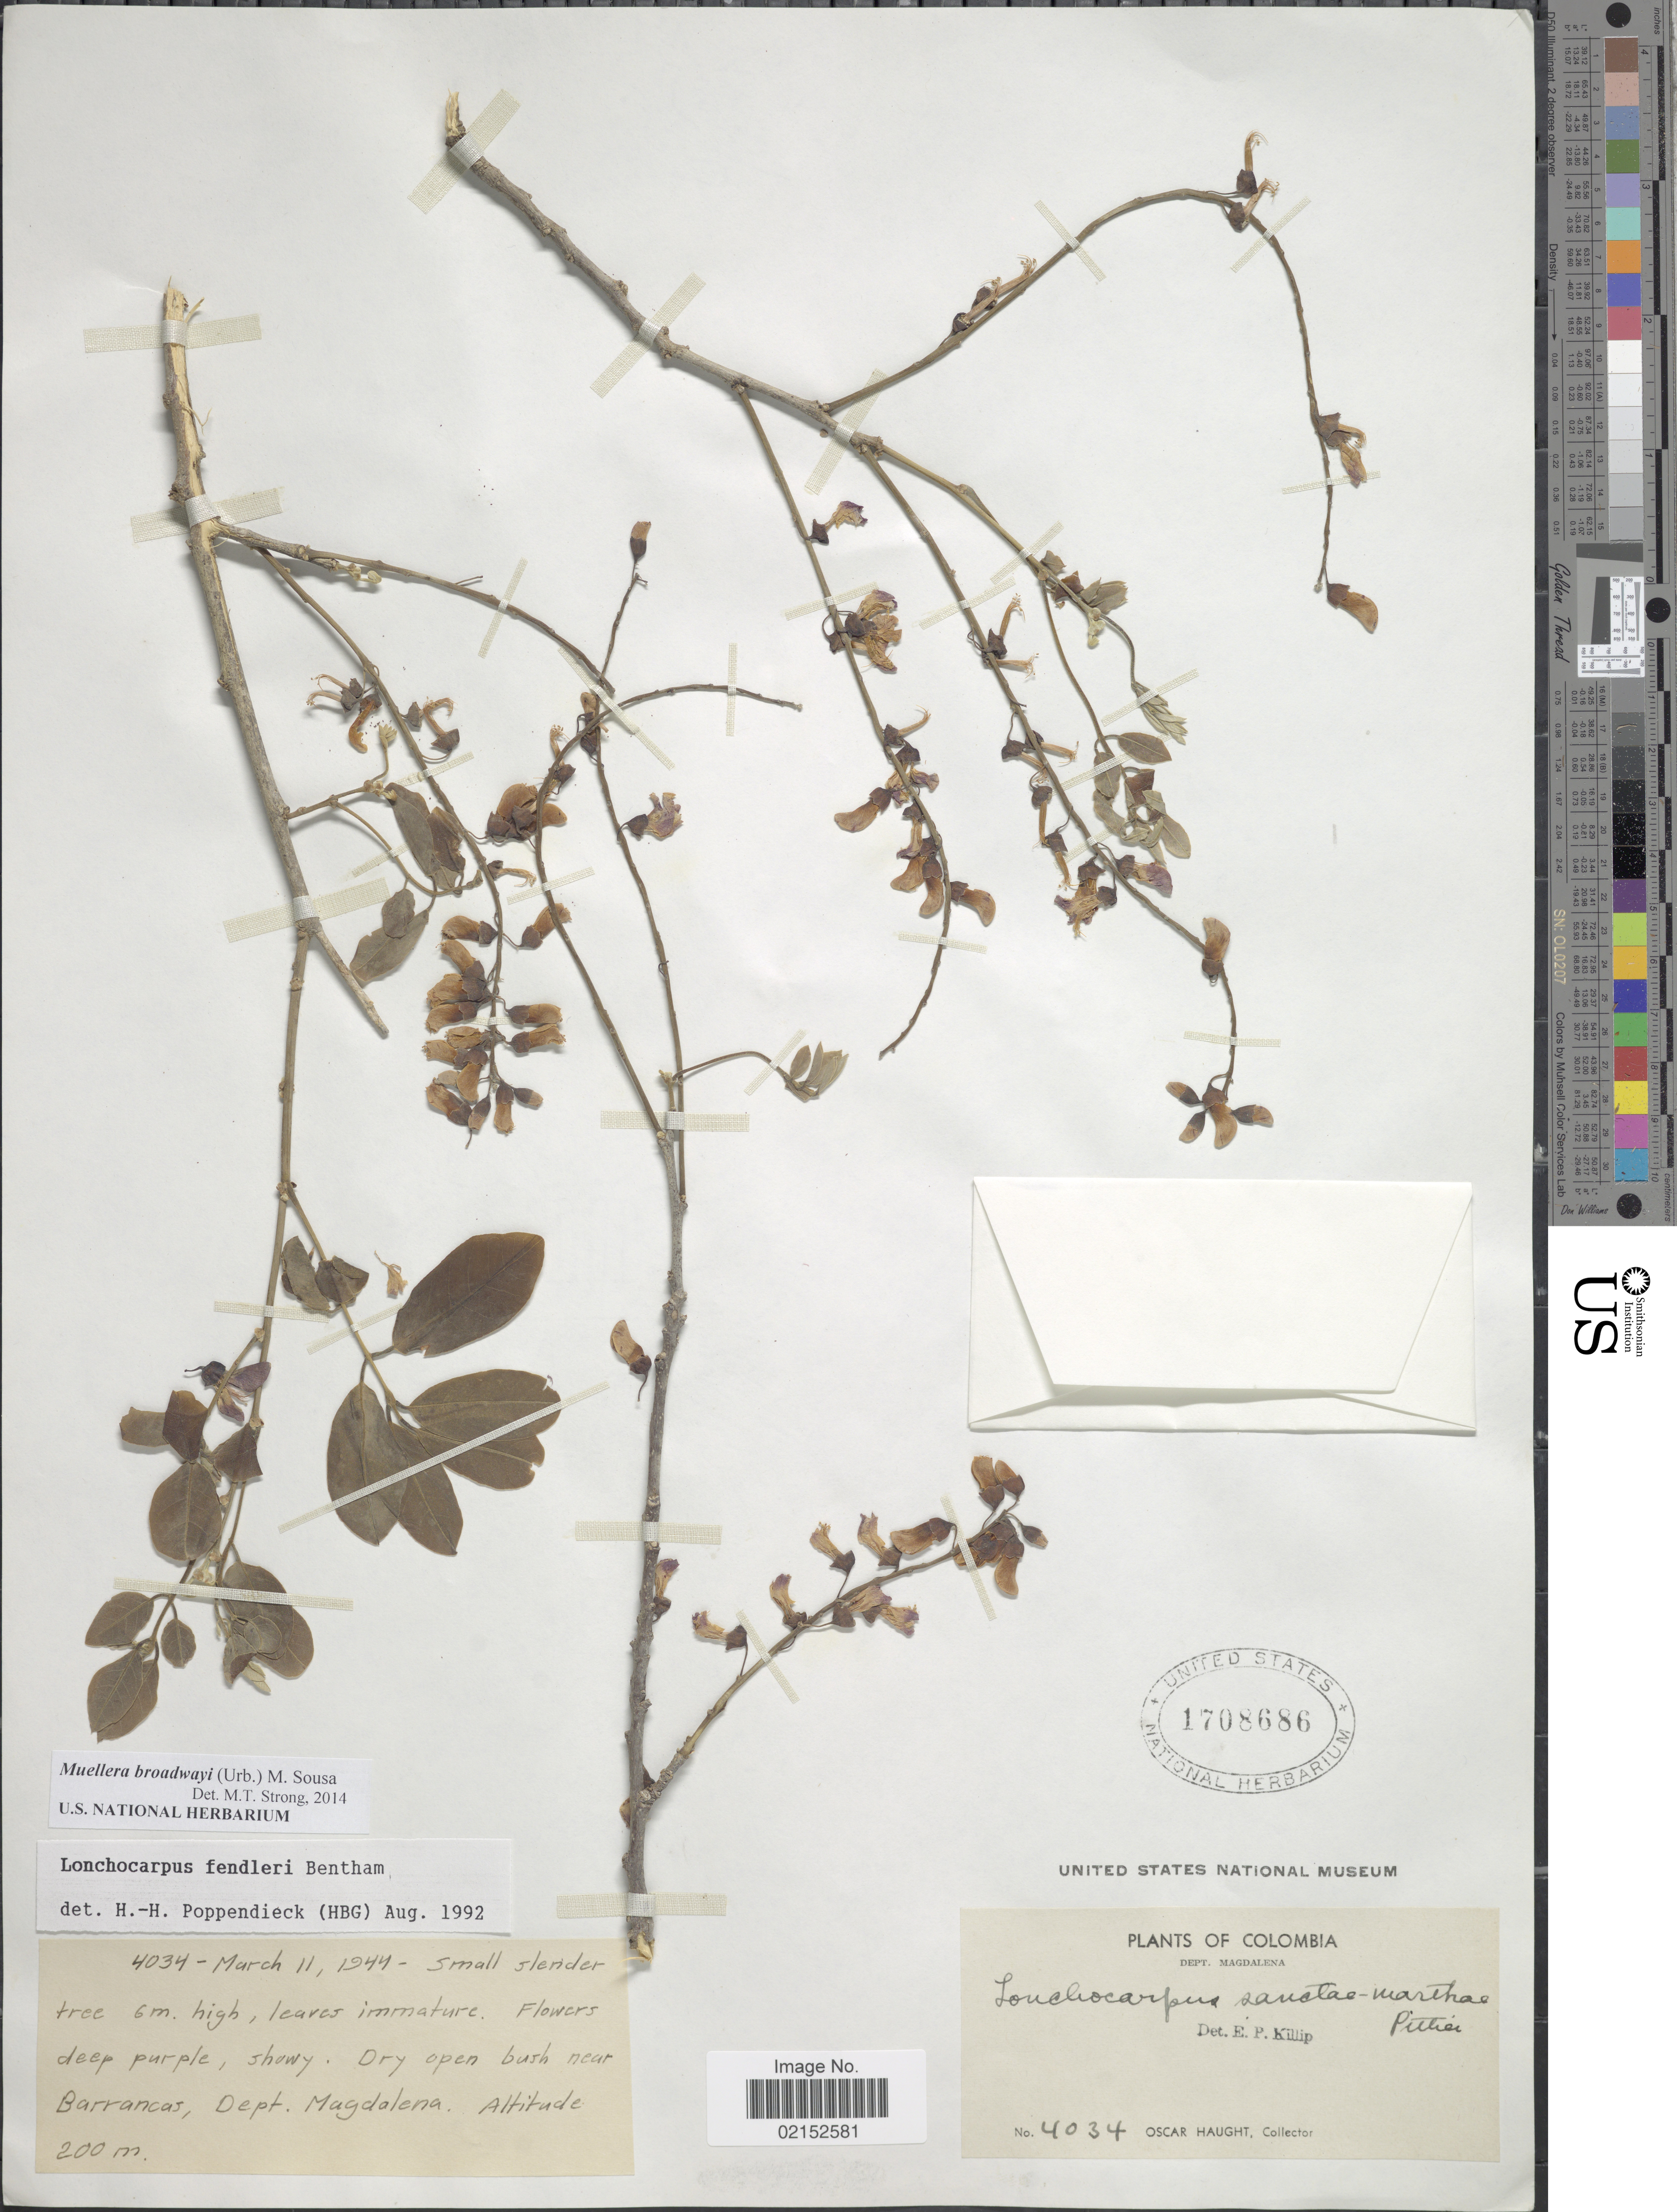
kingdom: Plantae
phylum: Tracheophyta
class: Magnoliopsida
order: Fabales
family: Fabaceae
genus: Muellera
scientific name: Muellera broadwayi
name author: (Urb.) M. Sousa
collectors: O. L. Haught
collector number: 4034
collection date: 1944-03-11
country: Colombia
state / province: Magdalena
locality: Near Barrancas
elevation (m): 200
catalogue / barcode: US 1708686